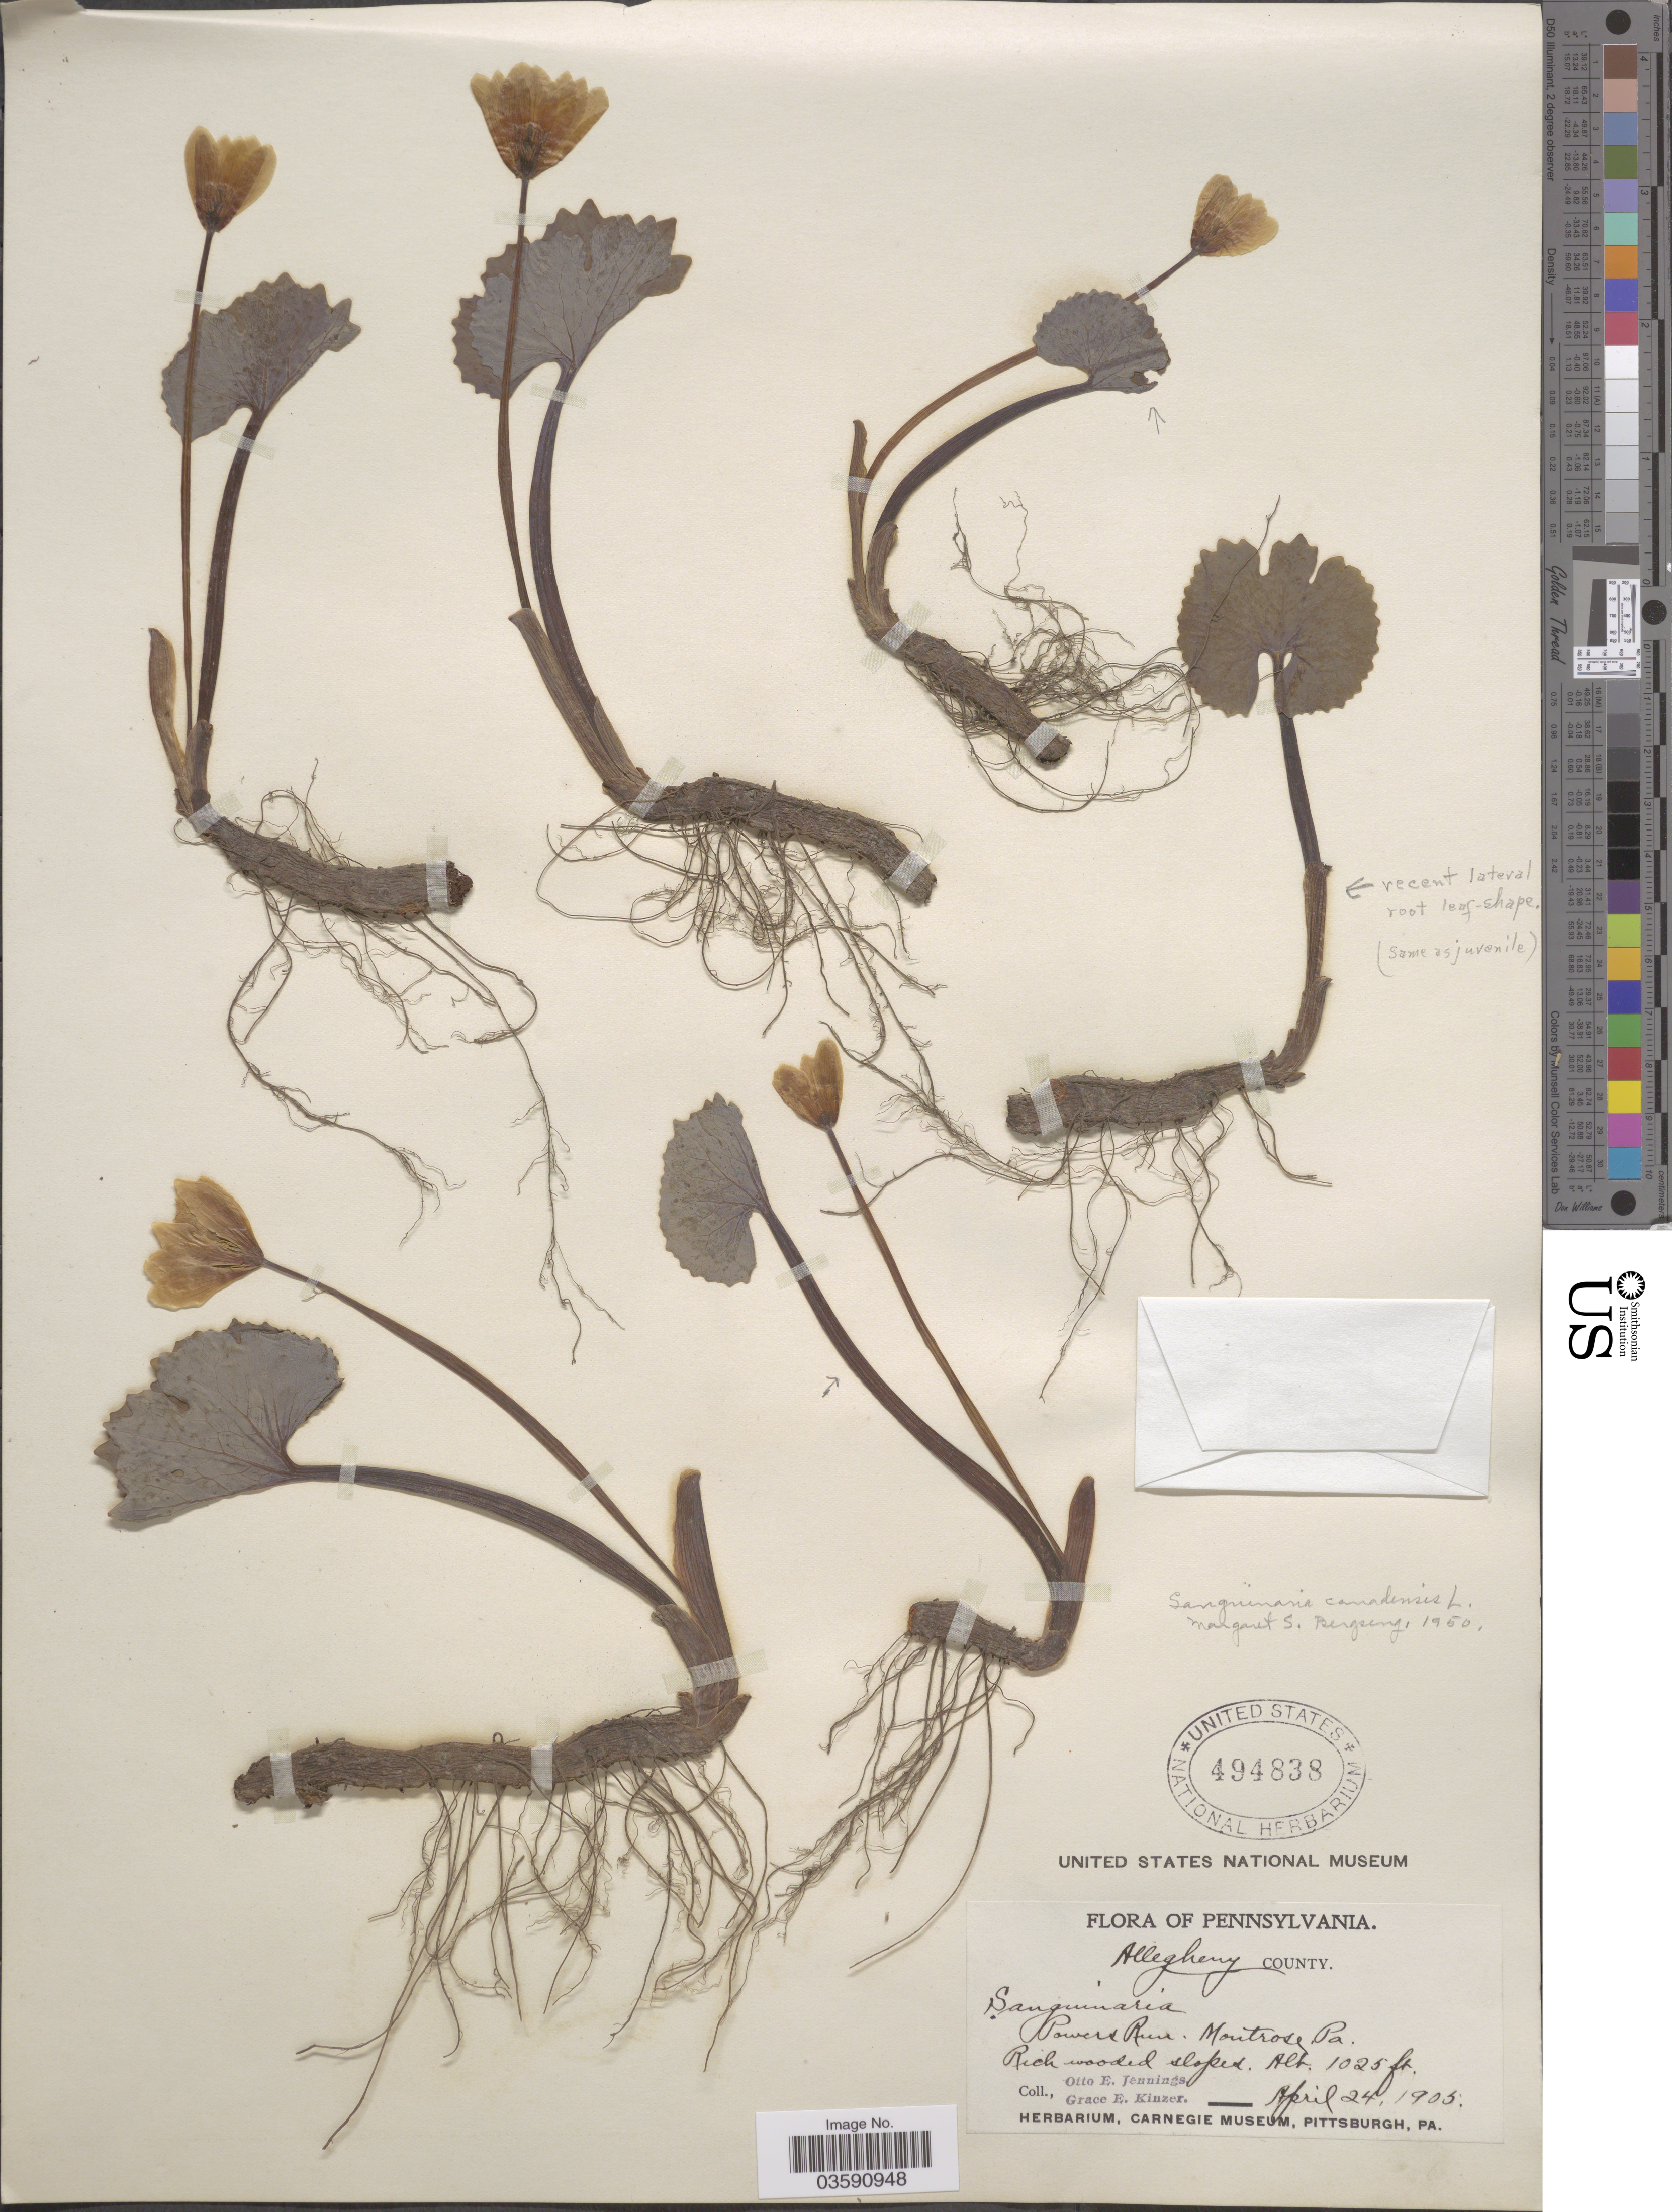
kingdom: Plantae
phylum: Tracheophyta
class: Magnoliopsida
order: Ranunculales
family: Papaveraceae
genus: Sanguinaria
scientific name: Sanguinaria canadensis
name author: L.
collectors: O. E. Jennings & G. K. Jennings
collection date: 1905-04-24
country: United States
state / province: Pennsylvania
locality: Allegheny County. Powers Run. Montrose.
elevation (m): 312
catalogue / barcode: US 494838